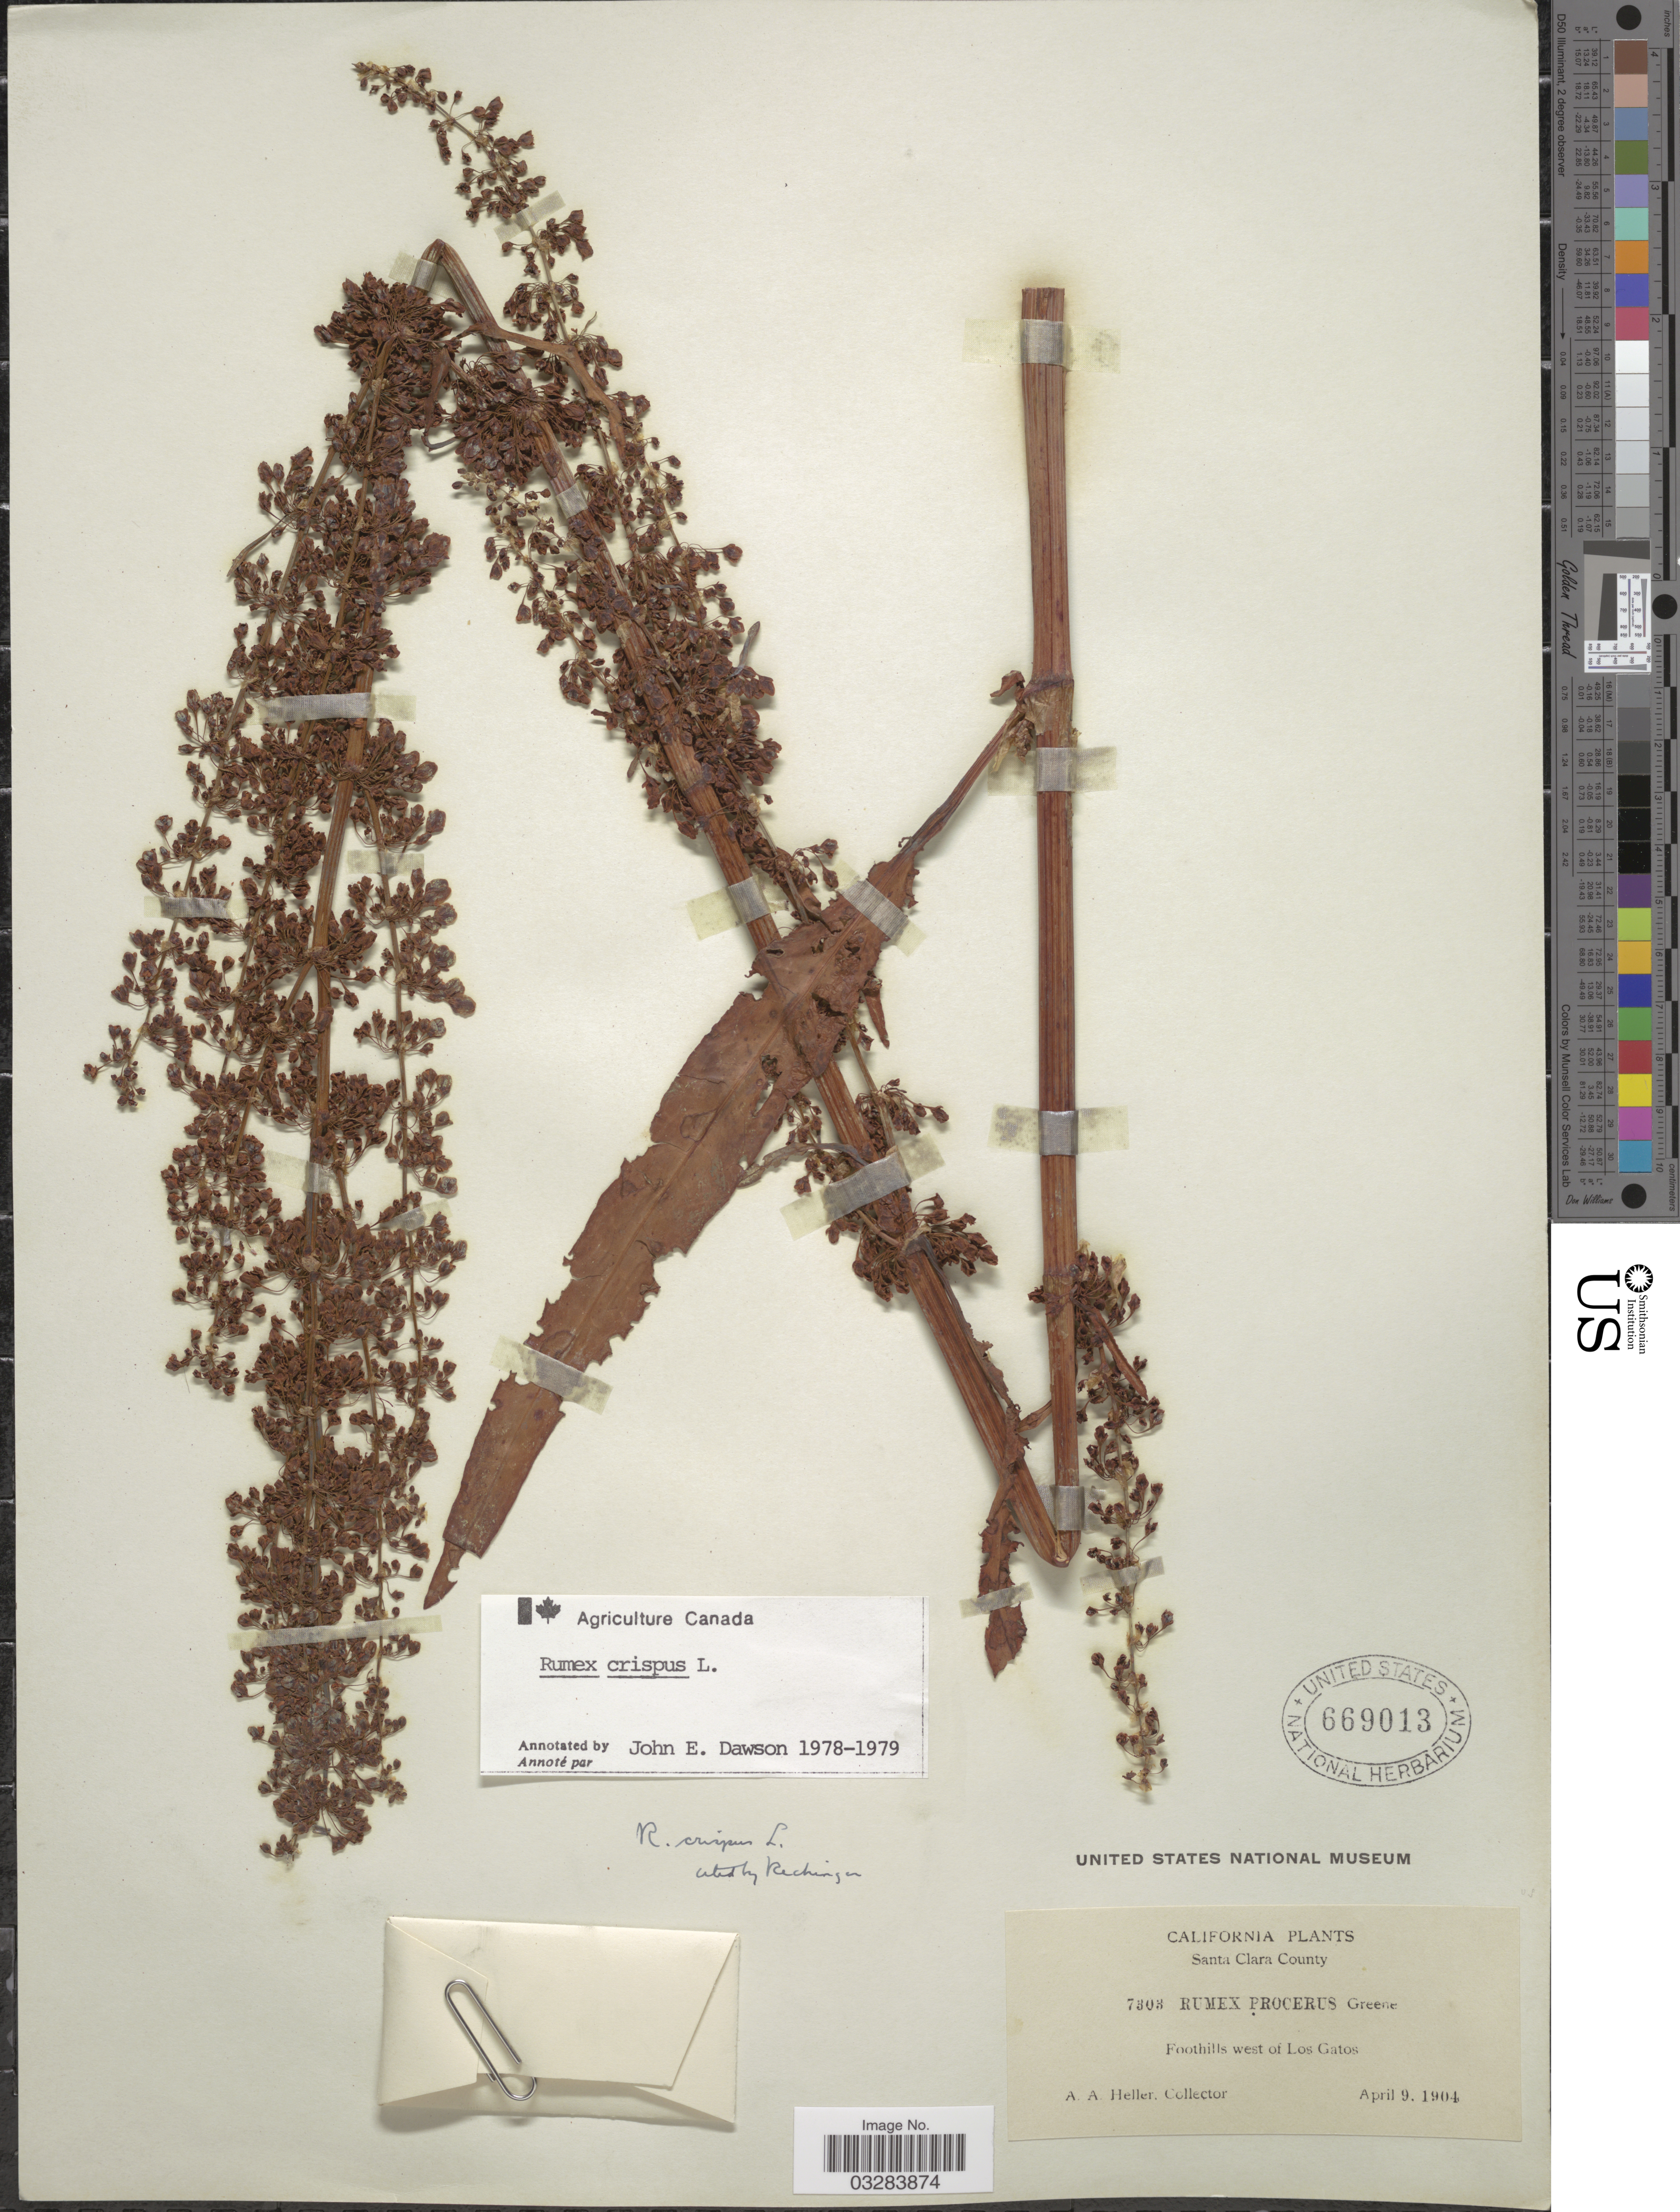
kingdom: Plantae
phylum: Tracheophyta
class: Magnoliopsida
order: Caryophyllales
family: Polygonaceae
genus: Rumex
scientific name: Rumex crispus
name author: L.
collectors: A. A. Heller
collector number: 7303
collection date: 1904-04-09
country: United States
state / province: California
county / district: Santa Clara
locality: Santa Clara County, Foothills west of Los Gatos.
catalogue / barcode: US 669013